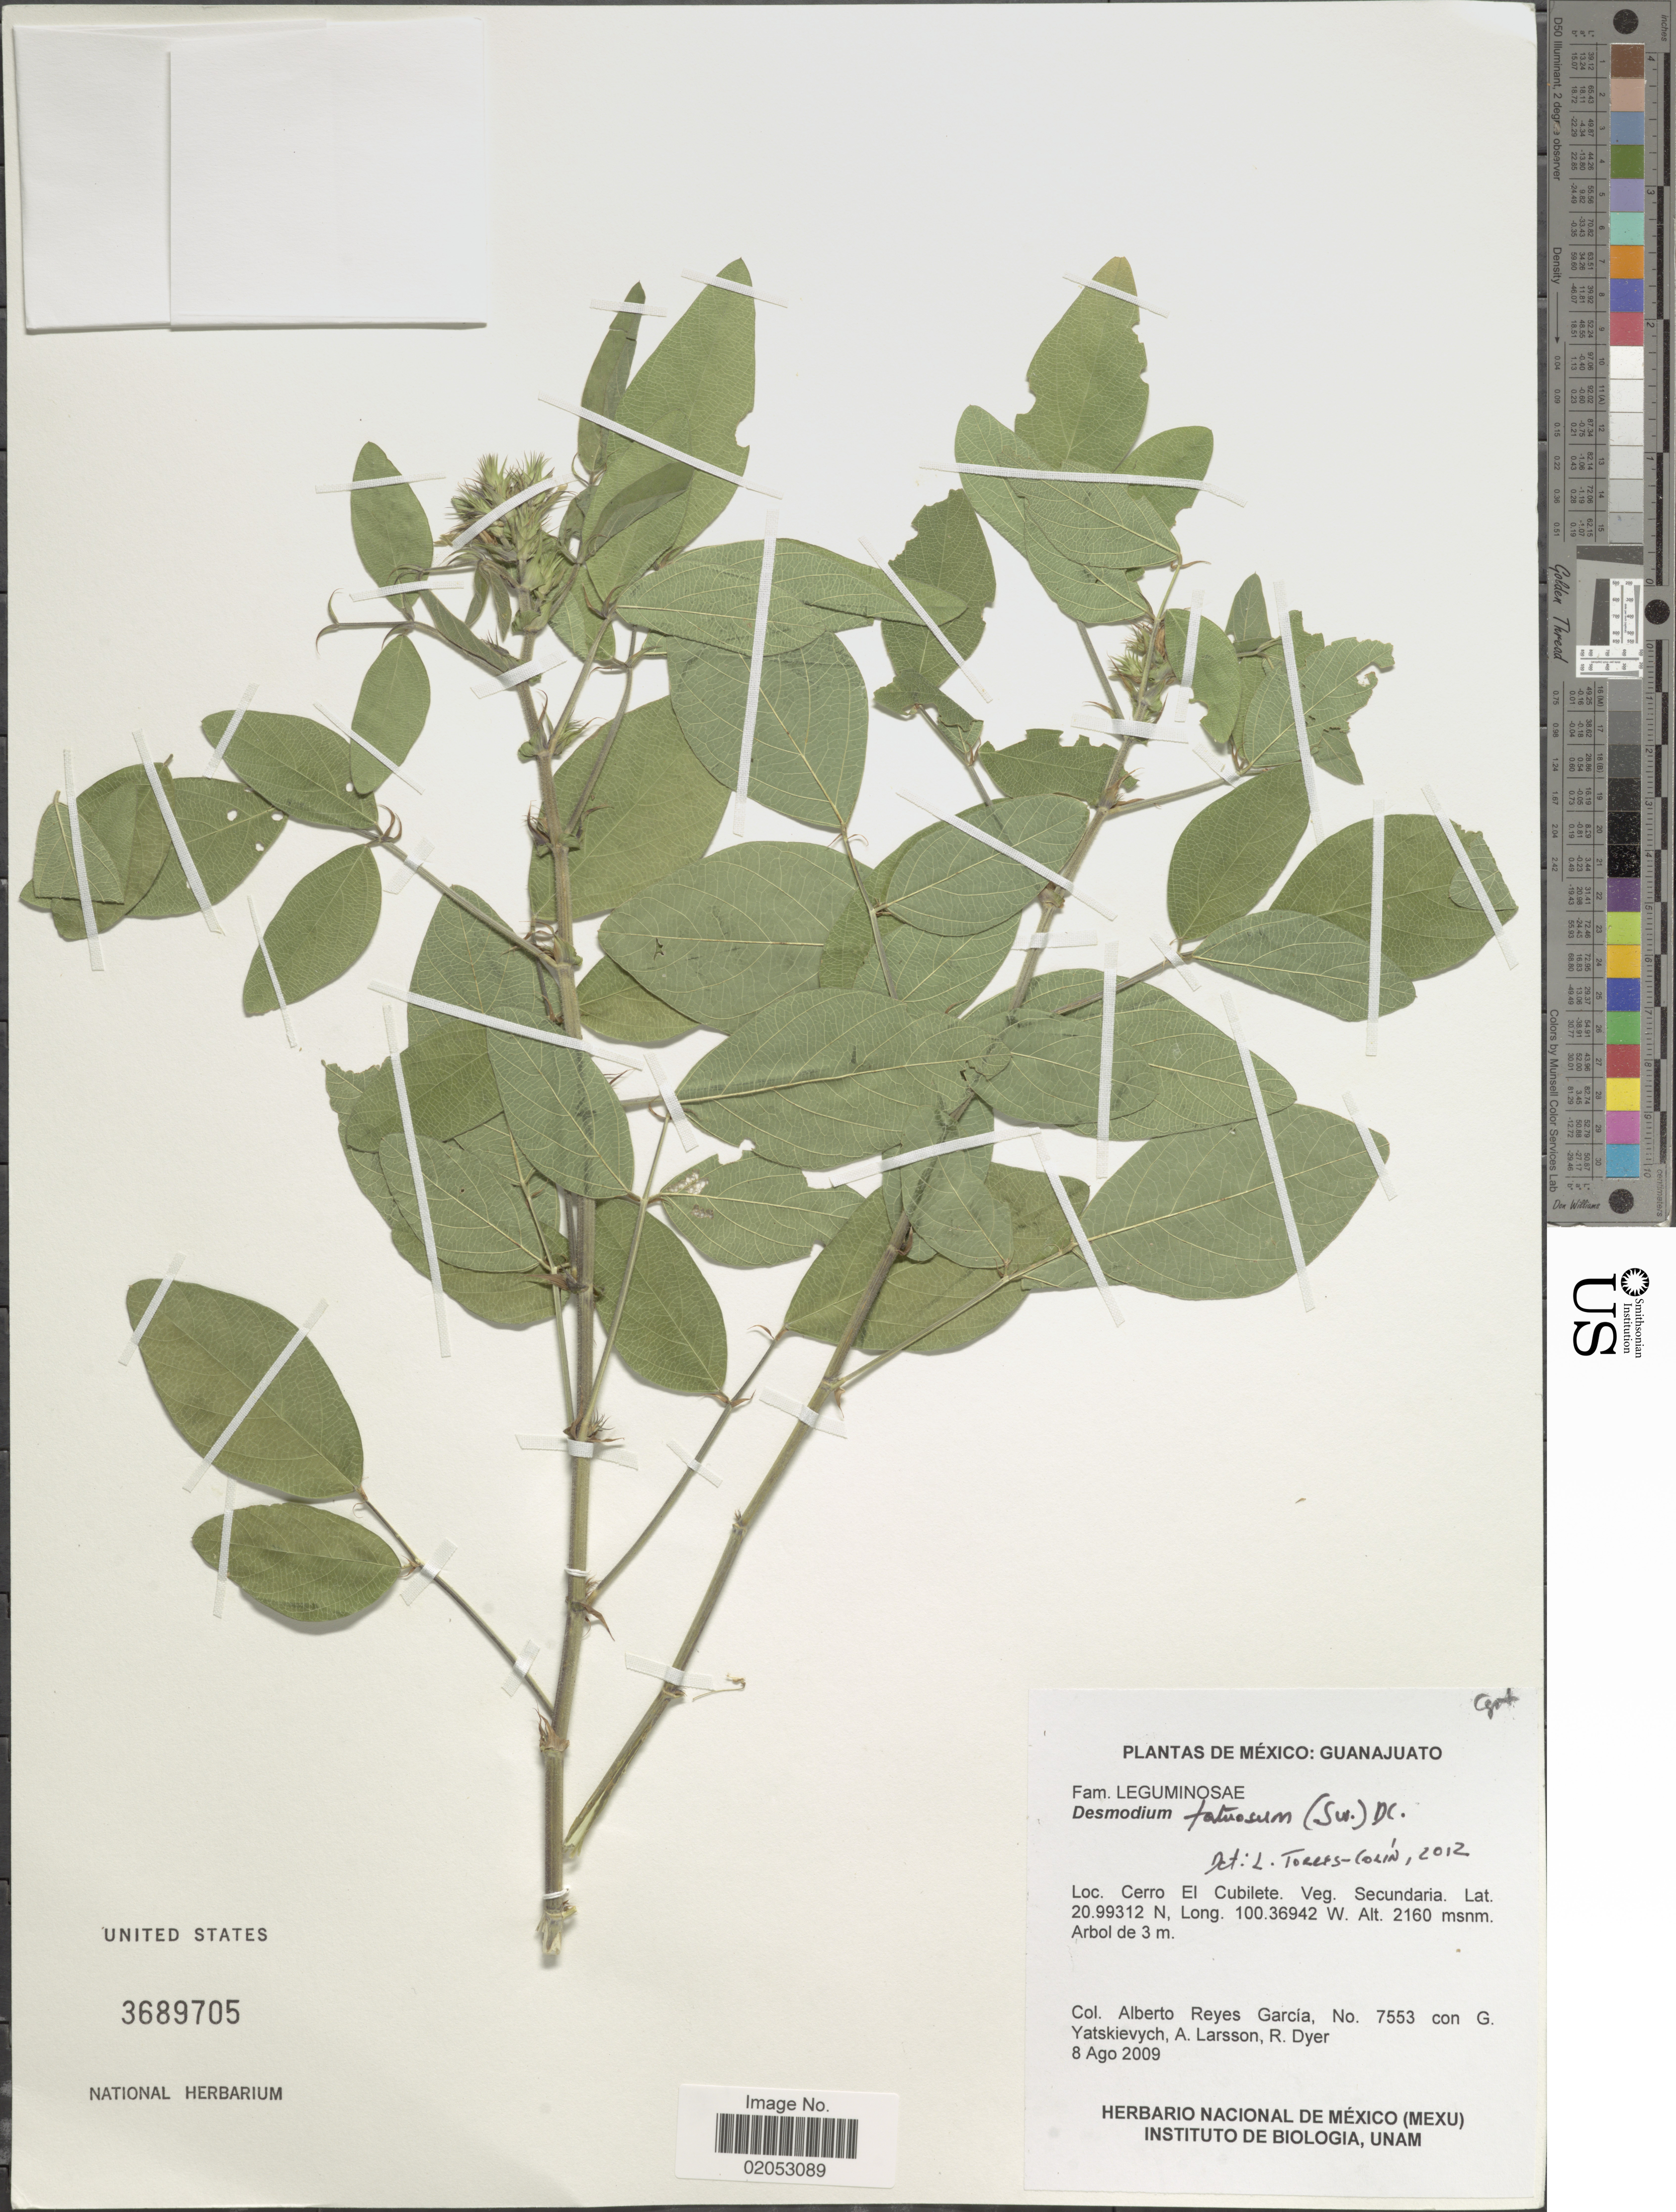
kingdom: Plantae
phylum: Tracheophyta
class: Magnoliopsida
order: Fabales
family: Fabaceae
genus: Desmodium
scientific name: Desmodium tortuosum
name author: (Sw.) DC.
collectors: A. R. García, G. Yatskievych, A. Larsson & R. Dyer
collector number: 7553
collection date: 2009-08-08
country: Mexico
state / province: Guanajuato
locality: Cerro El Cubilete.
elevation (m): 2160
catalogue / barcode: US 3689705